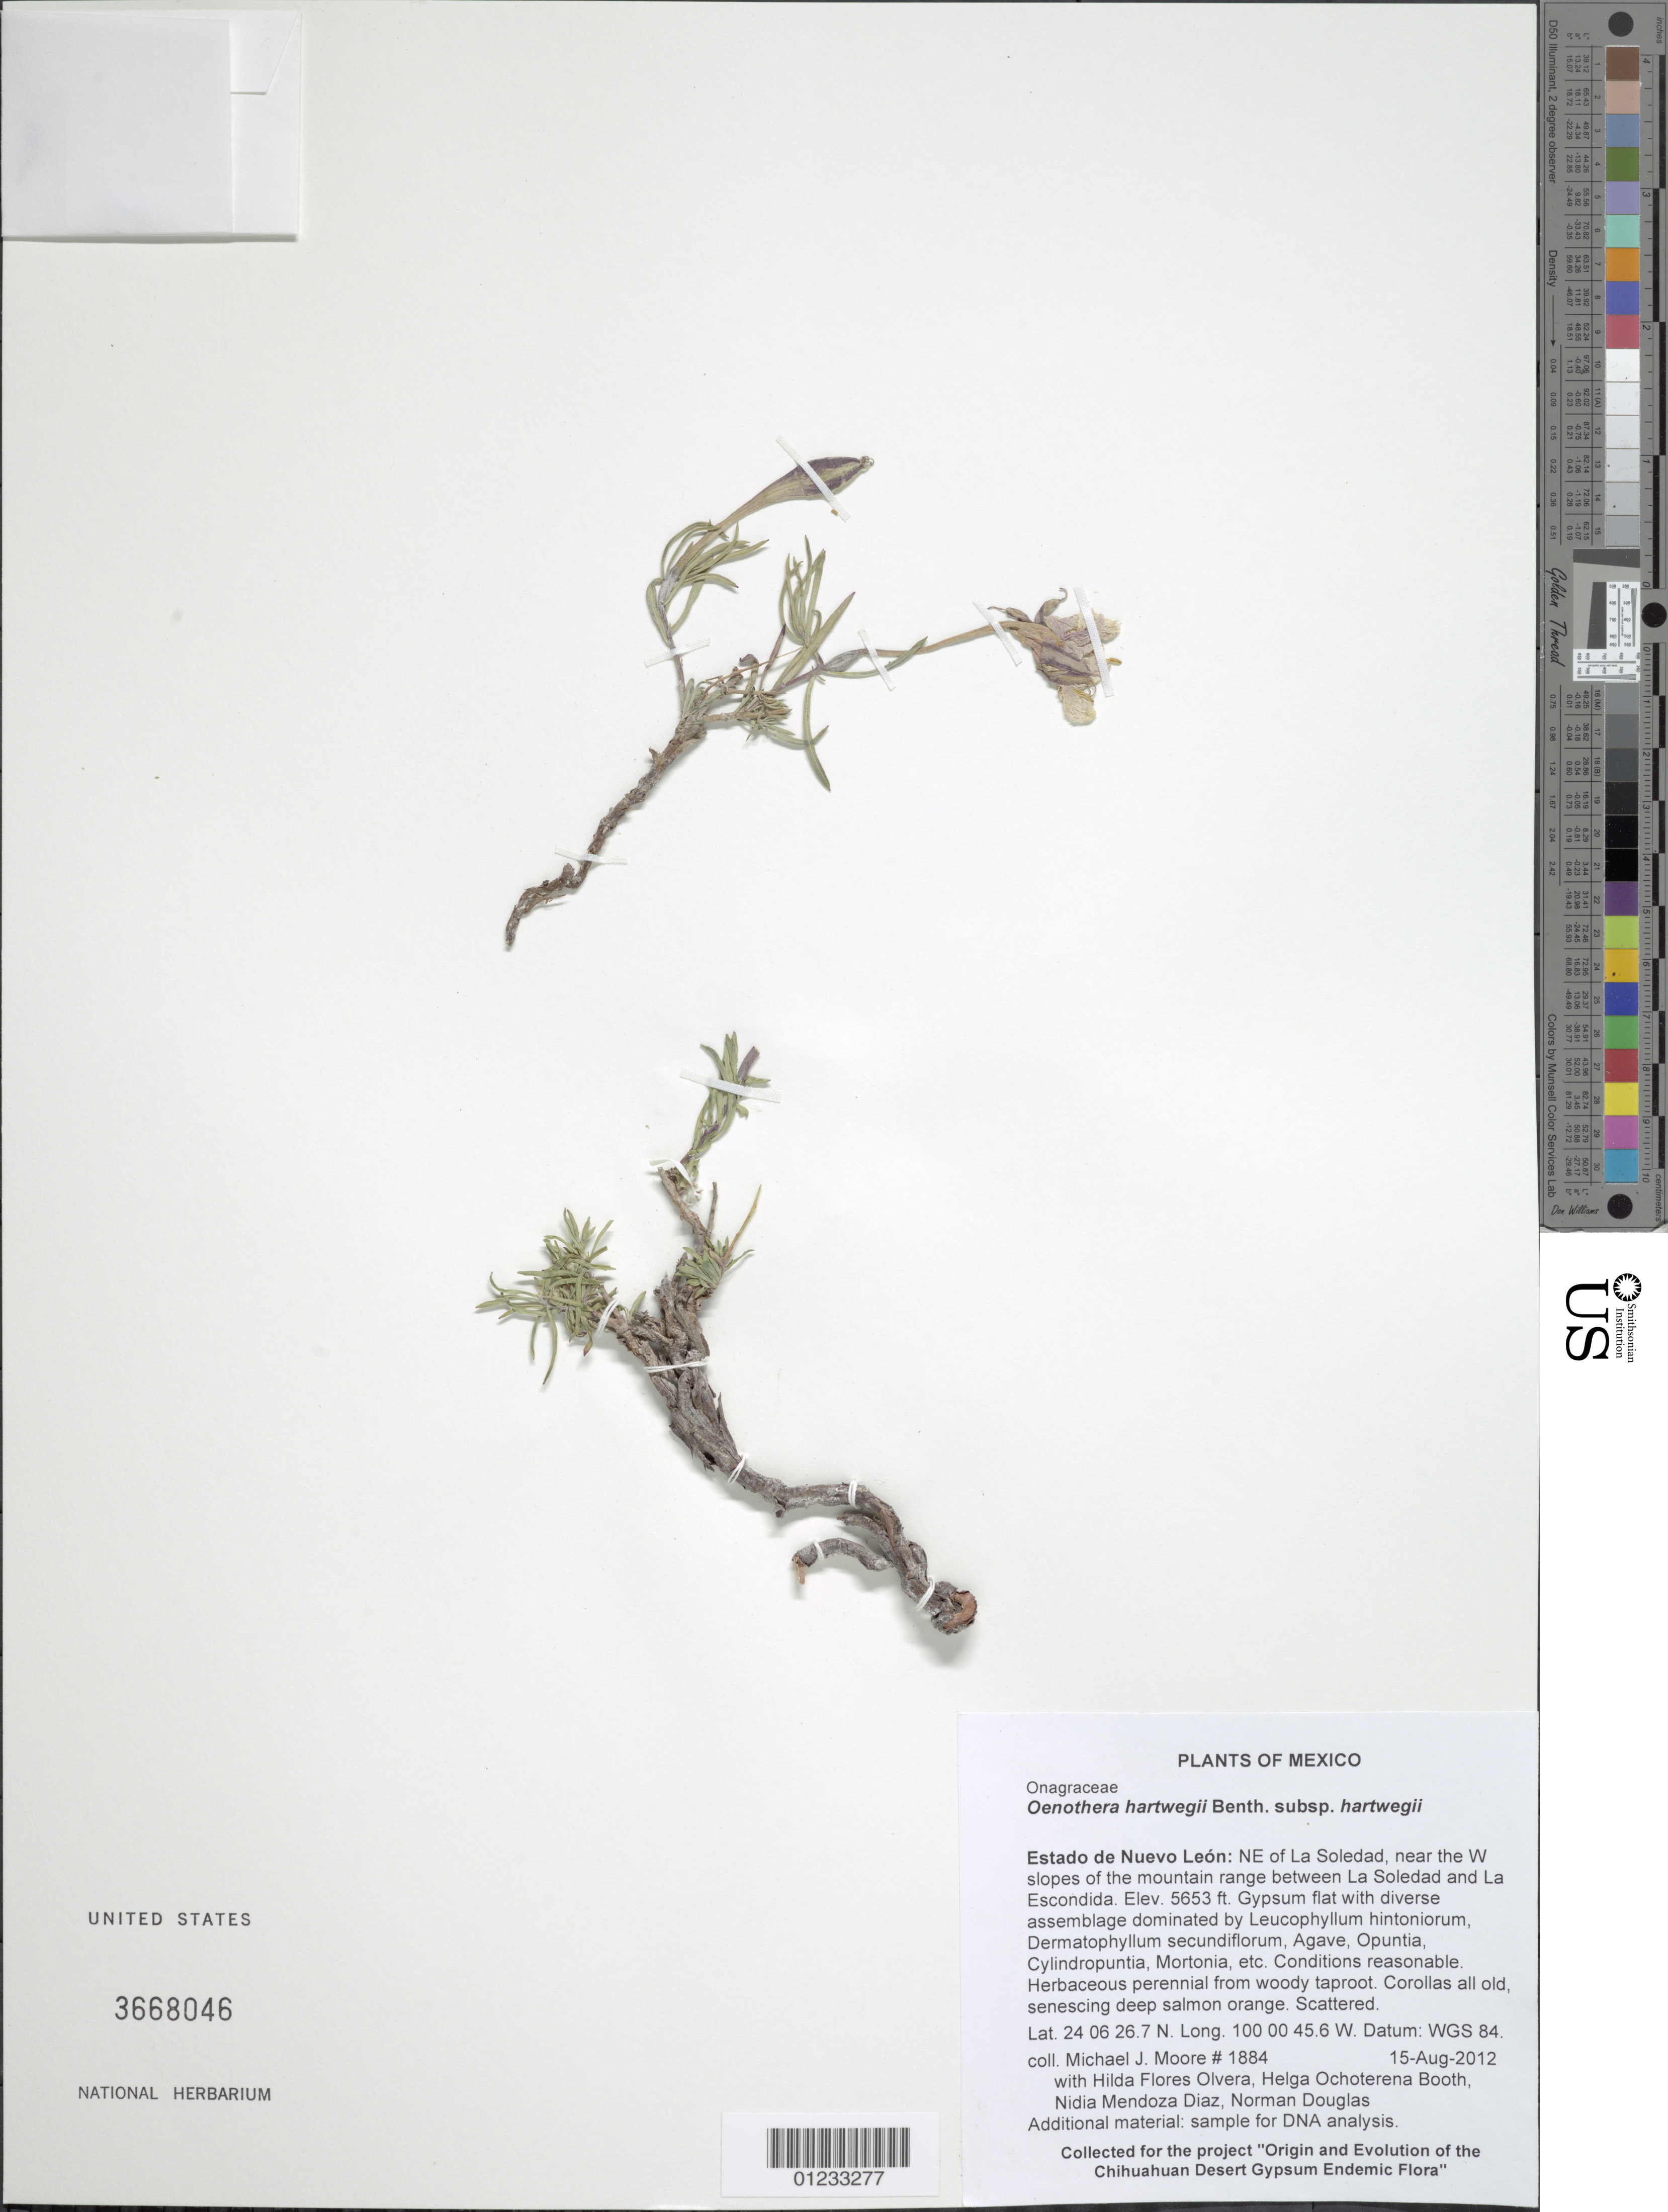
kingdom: Plantae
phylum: Tracheophyta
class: Magnoliopsida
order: Myrtales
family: Onagraceae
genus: Oenothera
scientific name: Oenothera hartwegii subsp. hartwegii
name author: Benth.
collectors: M. J. Moore, H. Flores Olvera, H. Ochoterena-Booth, N. Mendoza Diaz & N. Douglas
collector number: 1884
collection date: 2008-08-14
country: Mexico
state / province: Nuevo Leon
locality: NE of La Soledad, near the W slopes of the mountain range between La Soledad and La Escondida.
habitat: Gypsum flat with diverse assemblage dominated by Leucophyllum hintoniorum, Dermatophyllum seundiflorum, Agave, Opuntia, Cylindropuntia, Mortonia, etc. Conditions reasonable.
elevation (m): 1723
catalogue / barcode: US 3668046